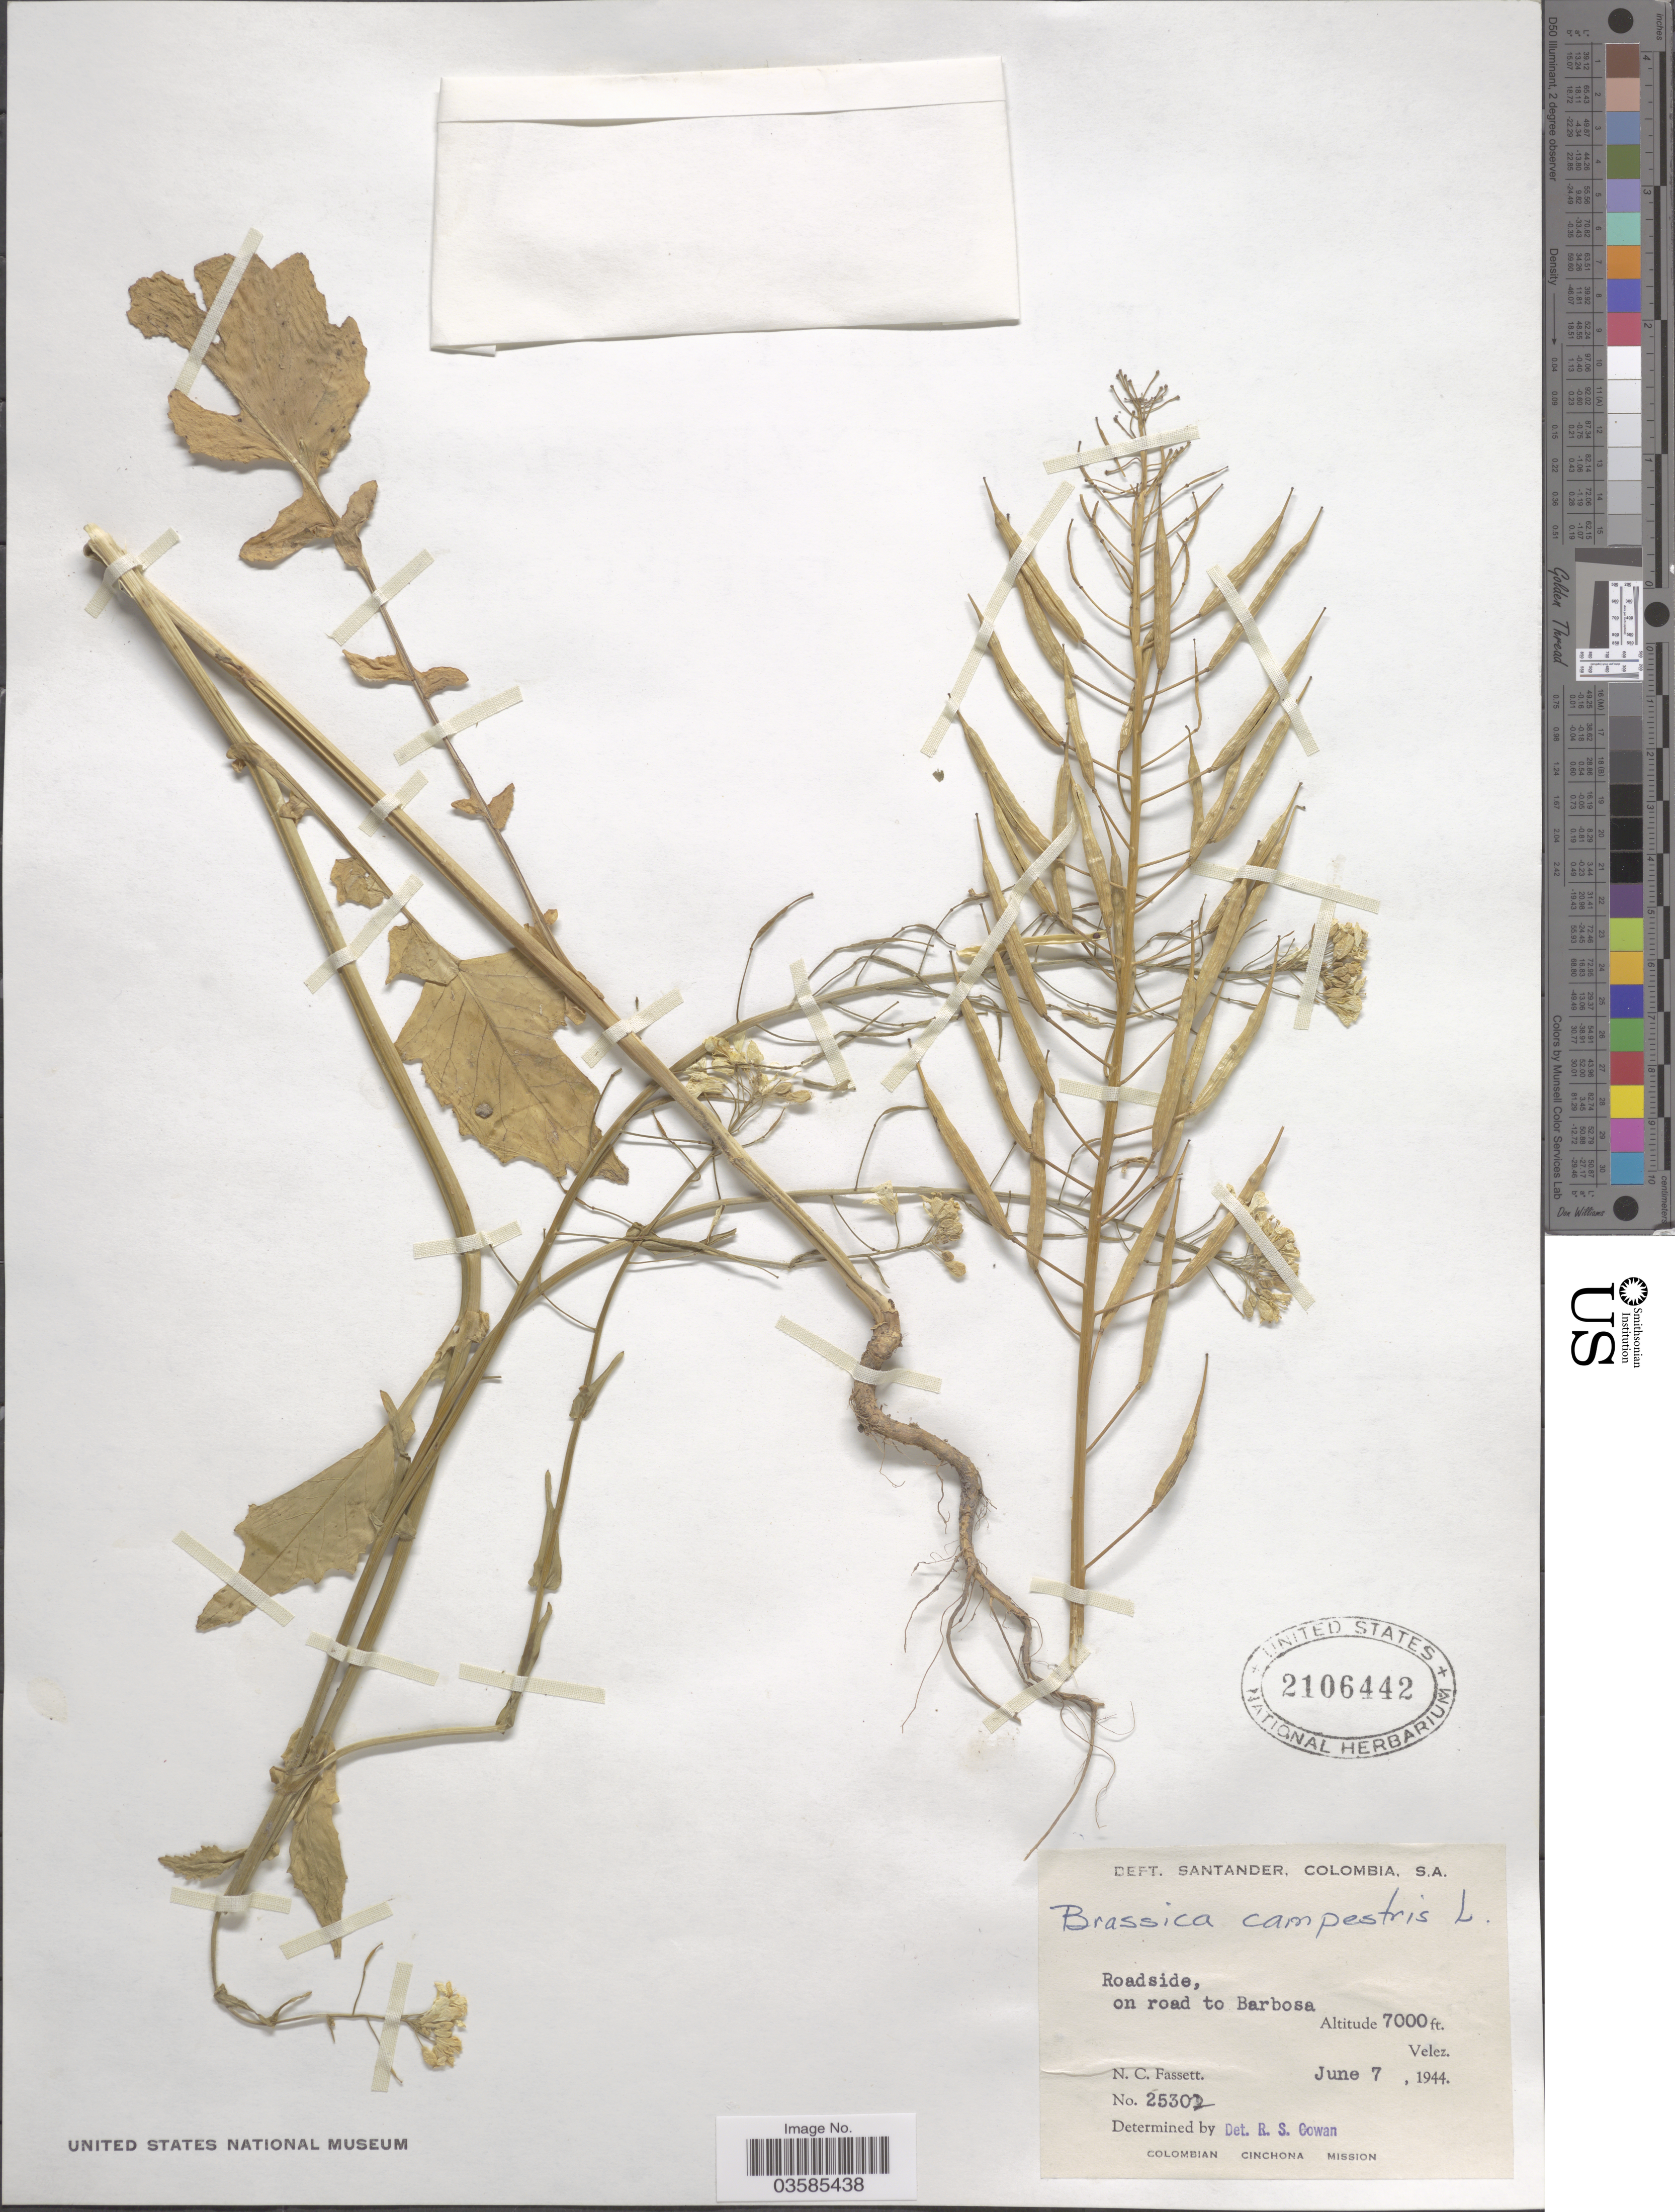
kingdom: Plantae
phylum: Tracheophyta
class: Magnoliopsida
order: Brassicales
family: Brassicaceae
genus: Brassica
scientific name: Brassica campestris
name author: L.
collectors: N. C. Fassett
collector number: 25302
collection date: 1944-06-07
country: Colombia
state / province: Santander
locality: Dept. Santander, Colombia, S.A. On road to Barbosa. Velez.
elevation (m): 2134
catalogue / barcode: US 2106442